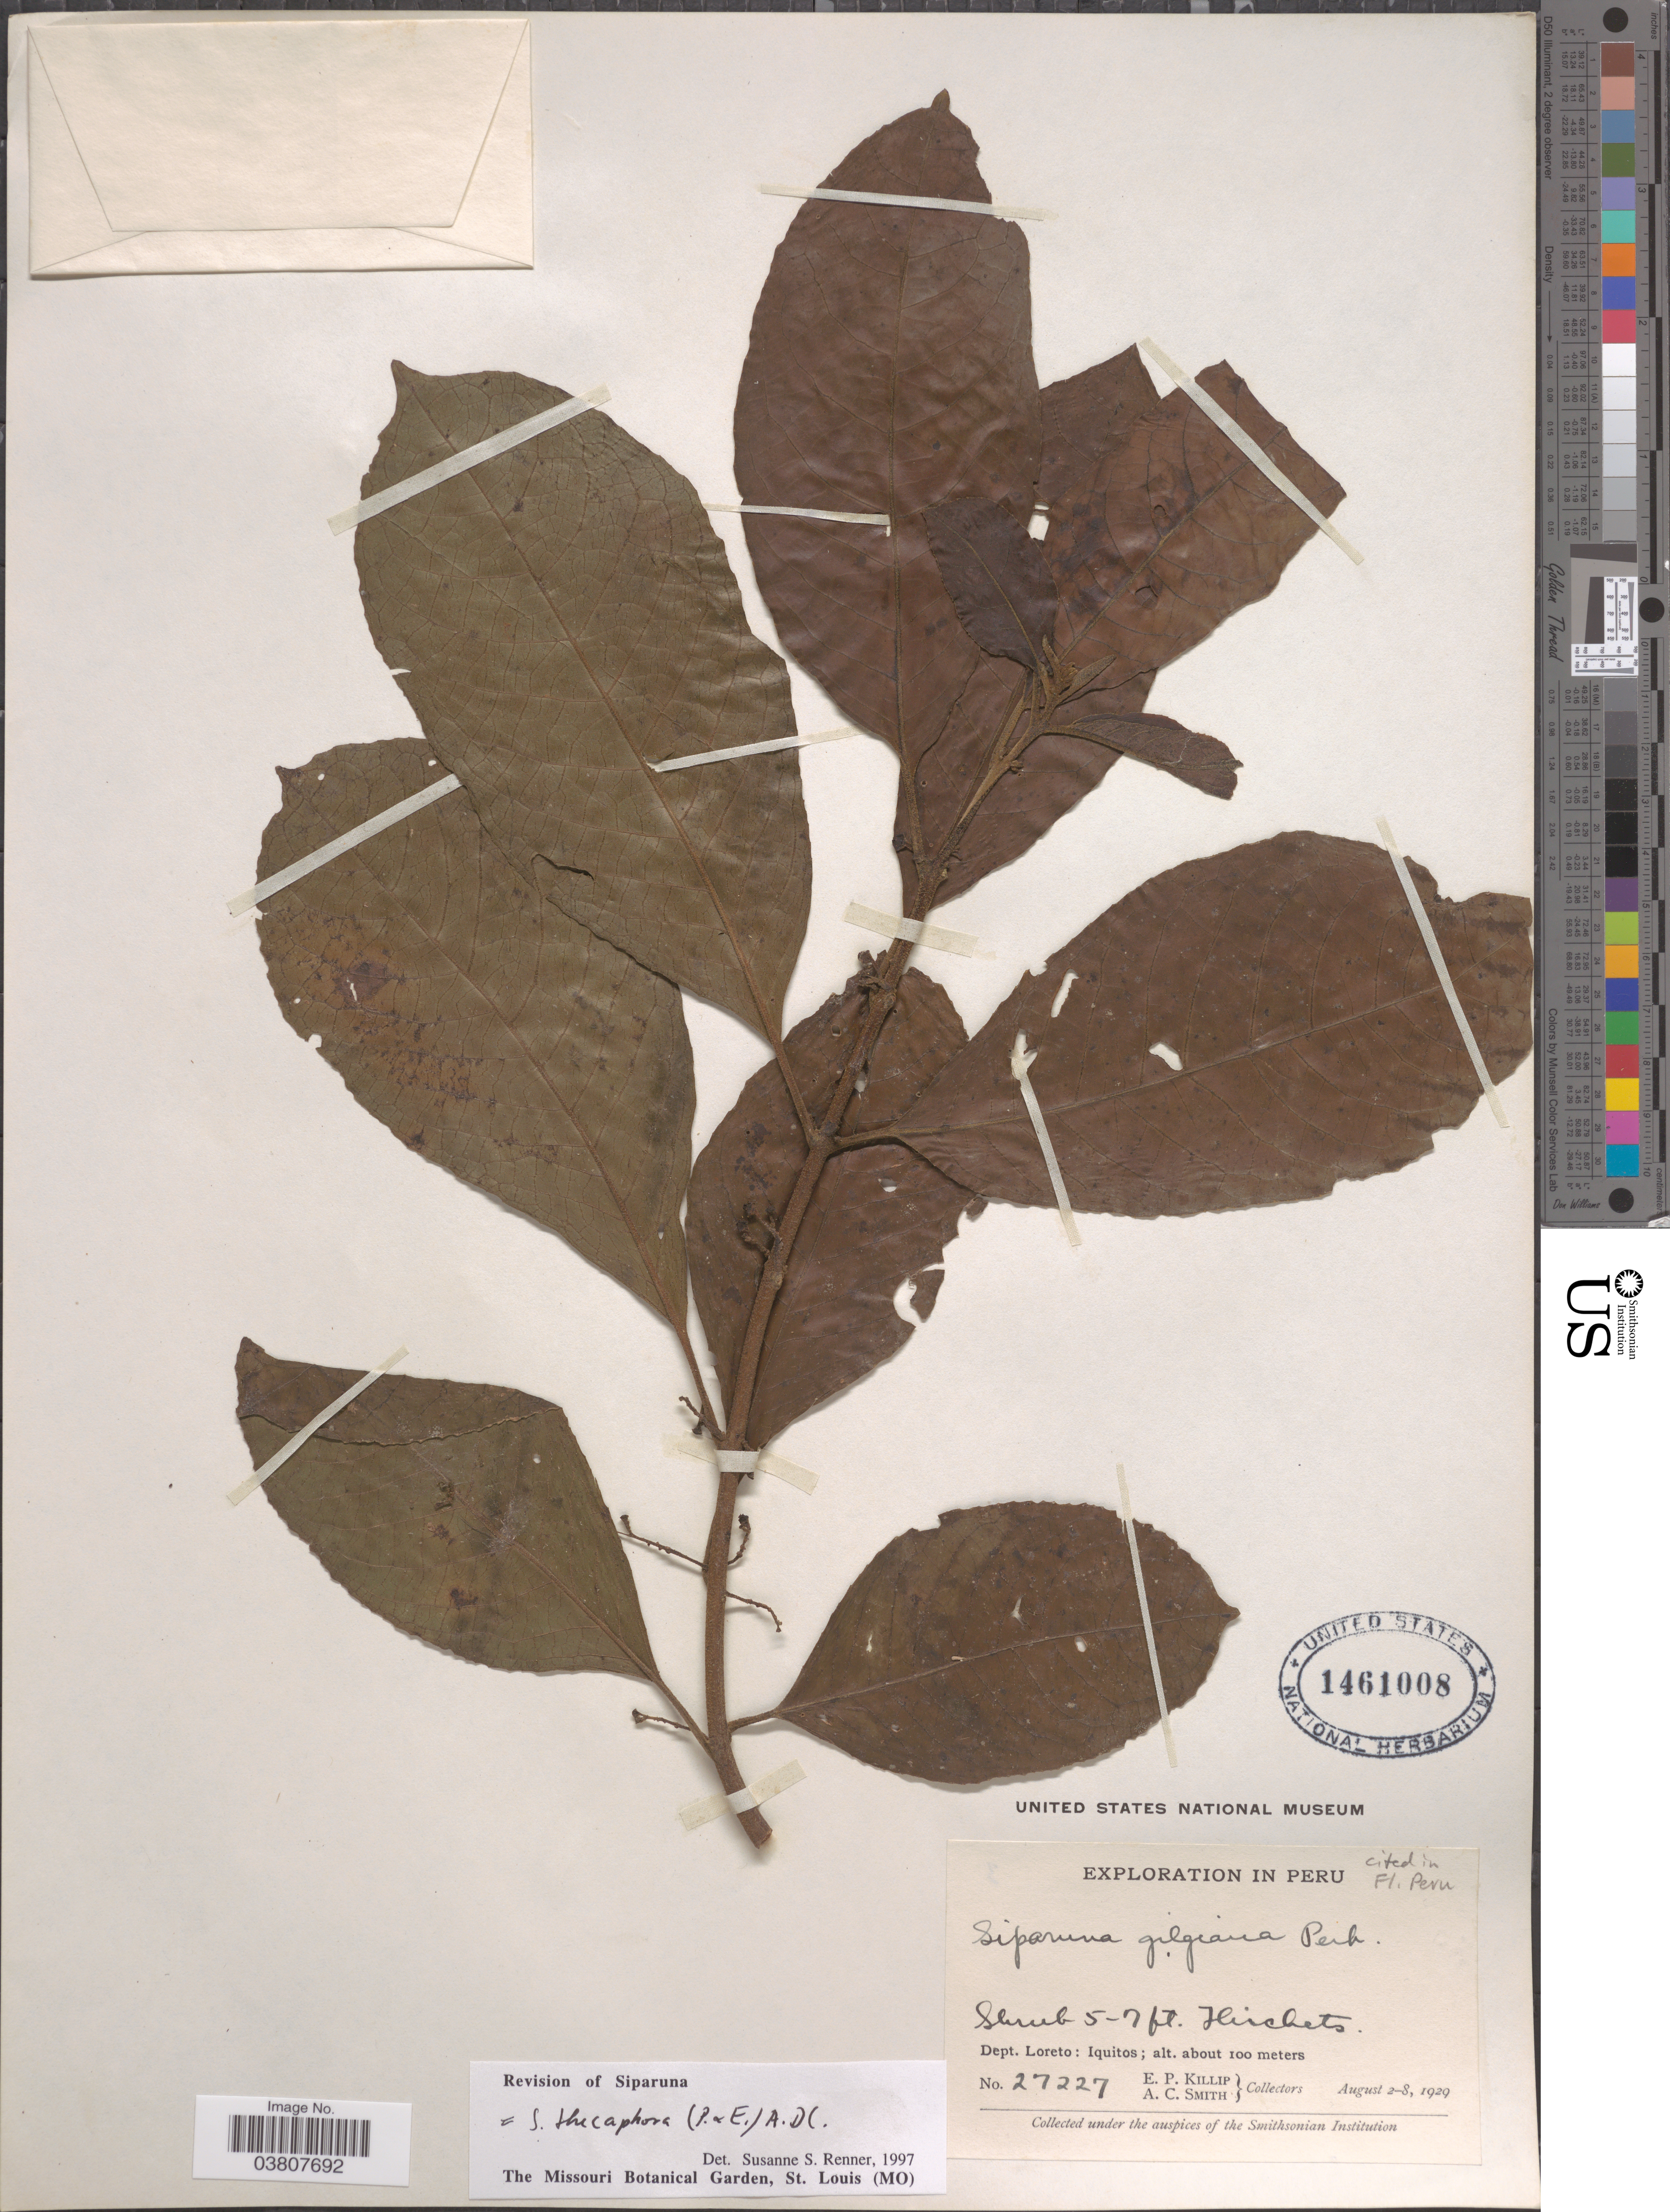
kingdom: Plantae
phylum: Tracheophyta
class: Magnoliopsida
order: Laurales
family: Siparunaceae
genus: Siparuna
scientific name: Siparuna thecaphora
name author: (Poepp. & Endl.) A. DC.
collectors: E. P. Killip & A. C. Smith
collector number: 27227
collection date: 1929-08-02/1929-08-08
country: Peru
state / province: Loreto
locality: Dept. Loreto: Iquitos. Thickets.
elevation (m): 100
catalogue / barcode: US 1461008